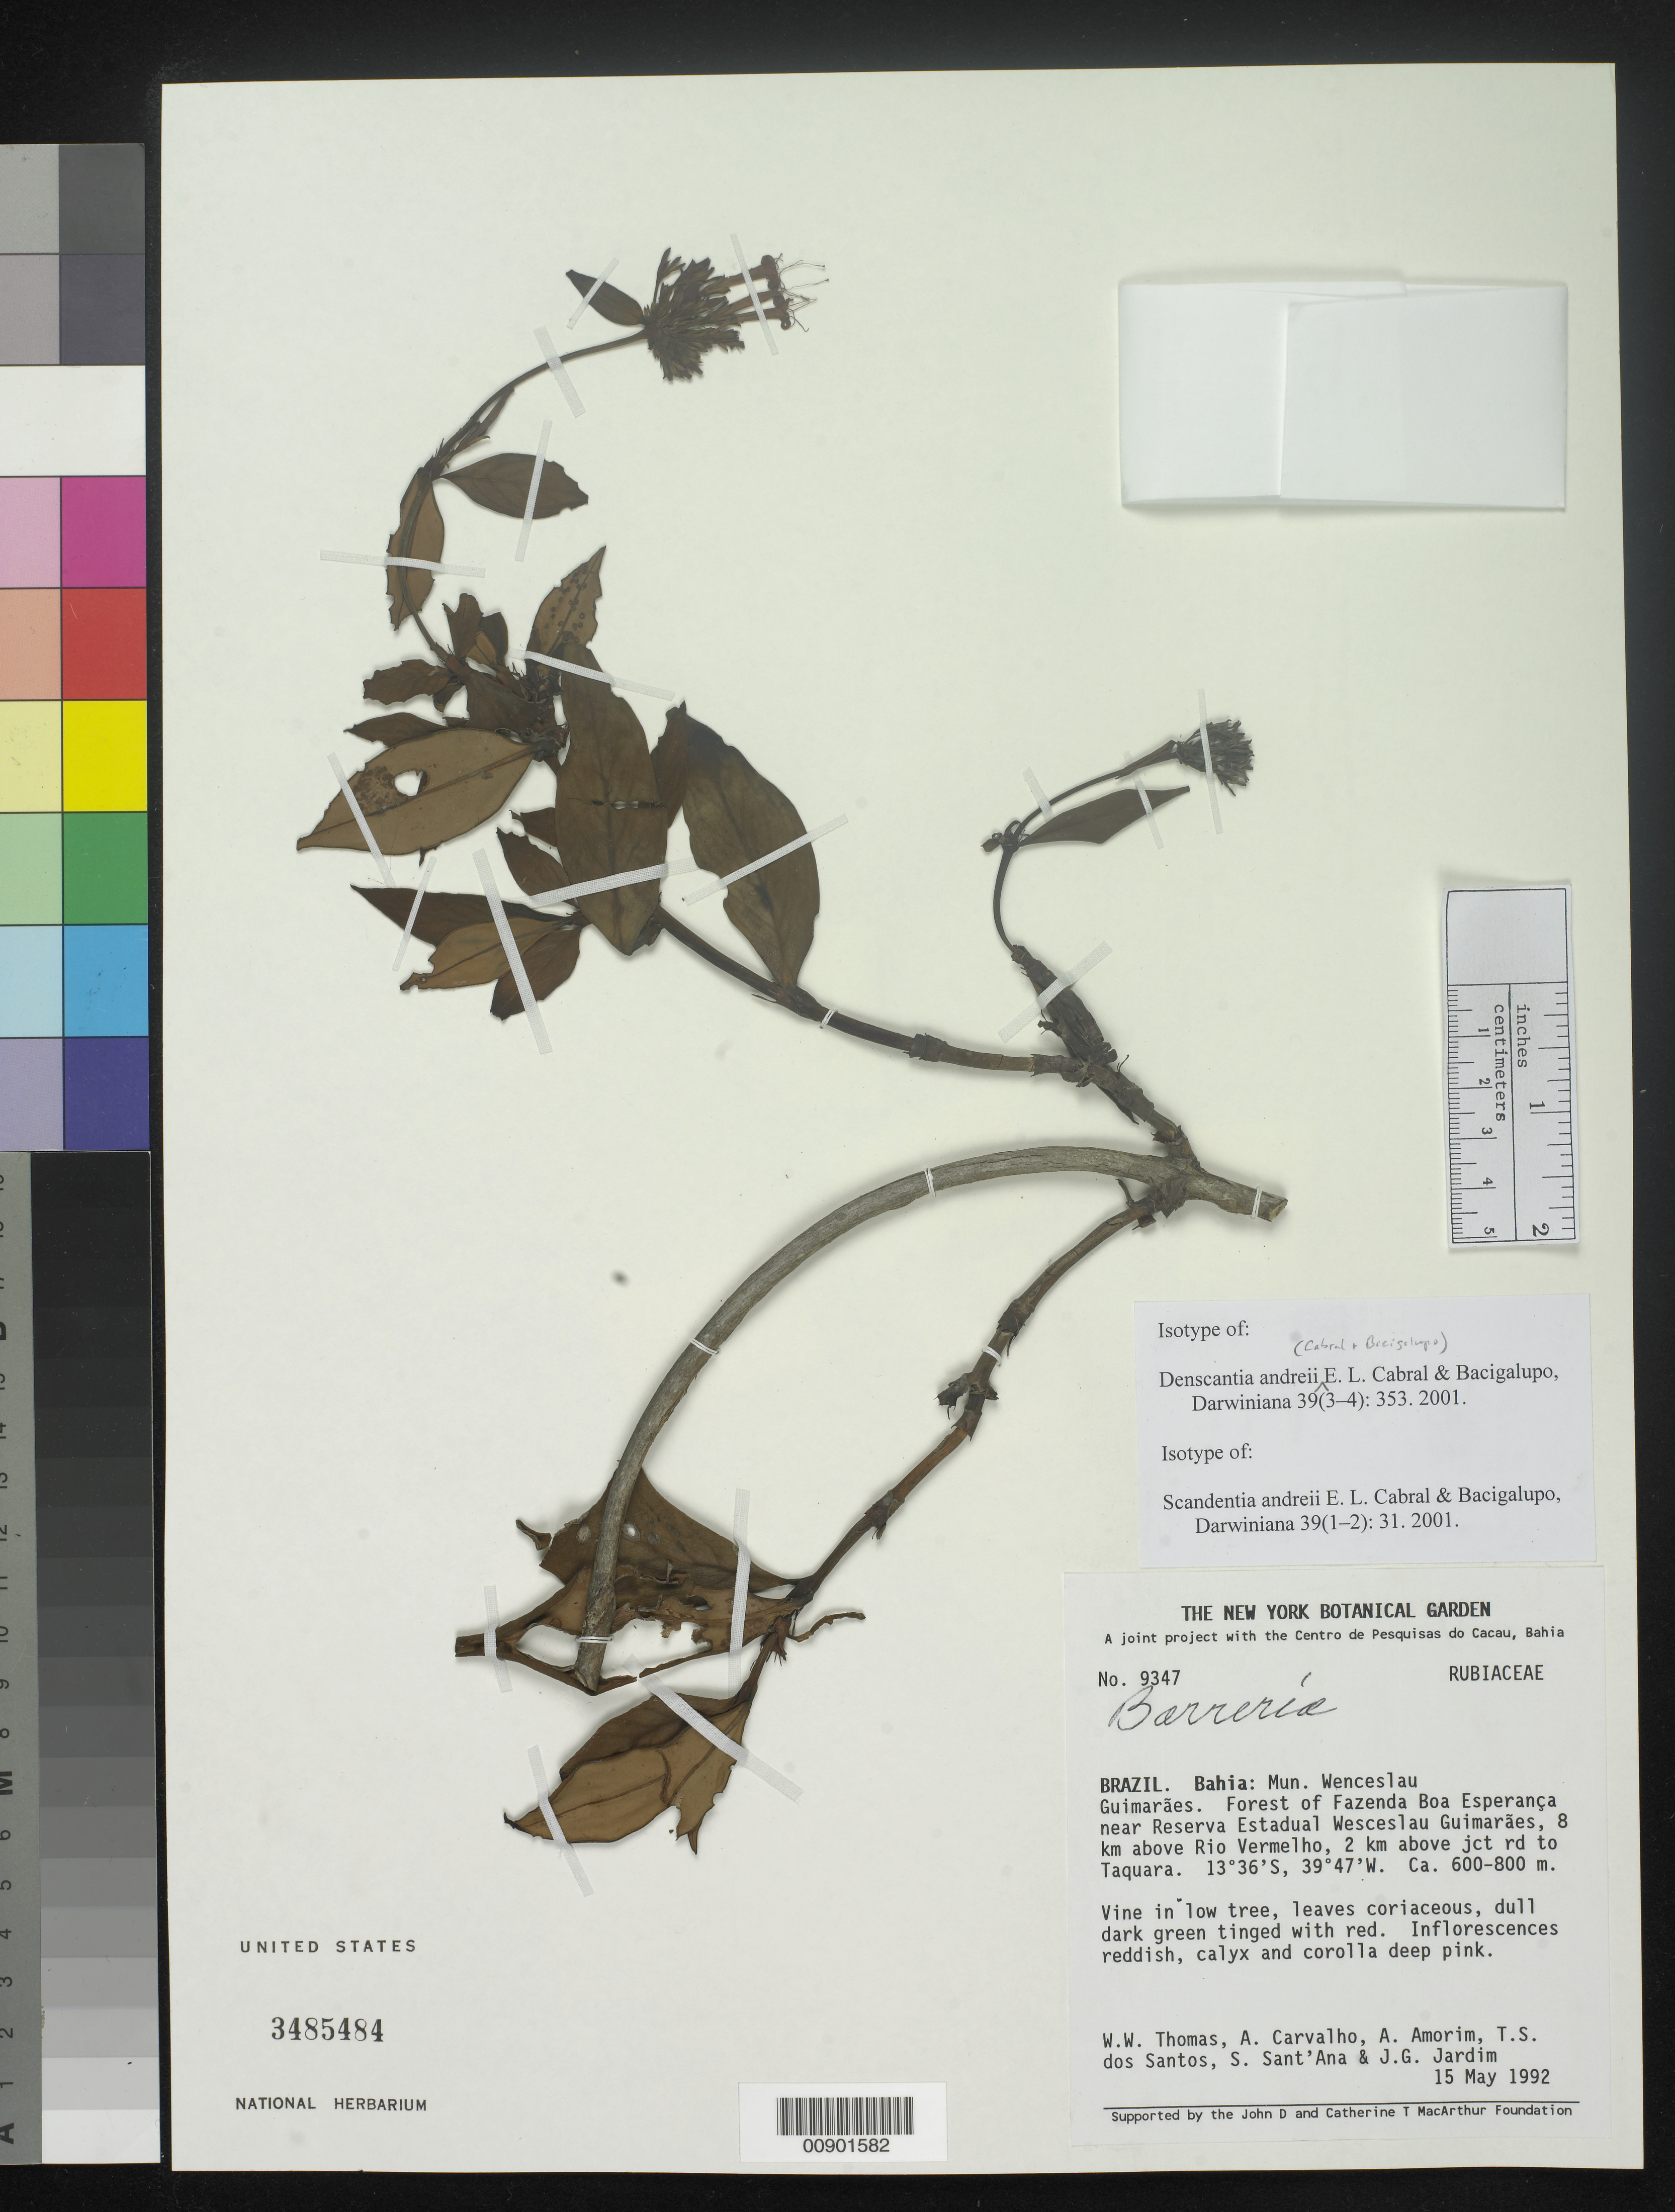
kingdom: Plantae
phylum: Tracheophyta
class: Magnoliopsida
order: Gentianales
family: Rubiaceae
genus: Scandentia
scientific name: Scandentia andrei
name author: E.L. Cabral & Bacigalupo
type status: Isotype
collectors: W. W. Thomas, A. Carvalho, A. M. Amorim, T. S. Santos, S. C. Sant'Ana & J. Jardim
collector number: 9347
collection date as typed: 15 May 1992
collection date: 1992-05-15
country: Brazil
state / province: Bahia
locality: Bahia: Mun. Wenceslau. Guimarães. Forest of Fazenda Boa Esperança near reserva estadual Wesceslau Guimarães, 8 km above Rio Vermelho, 2 km above jct rd to Taquara.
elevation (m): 600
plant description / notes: As "andreii". Also annotated as "Denscantia andreii E.L. Cabral & Bacigalupo" (acc. to Tropicios, Denscantia is a nom. superfl.)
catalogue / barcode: US 3485484